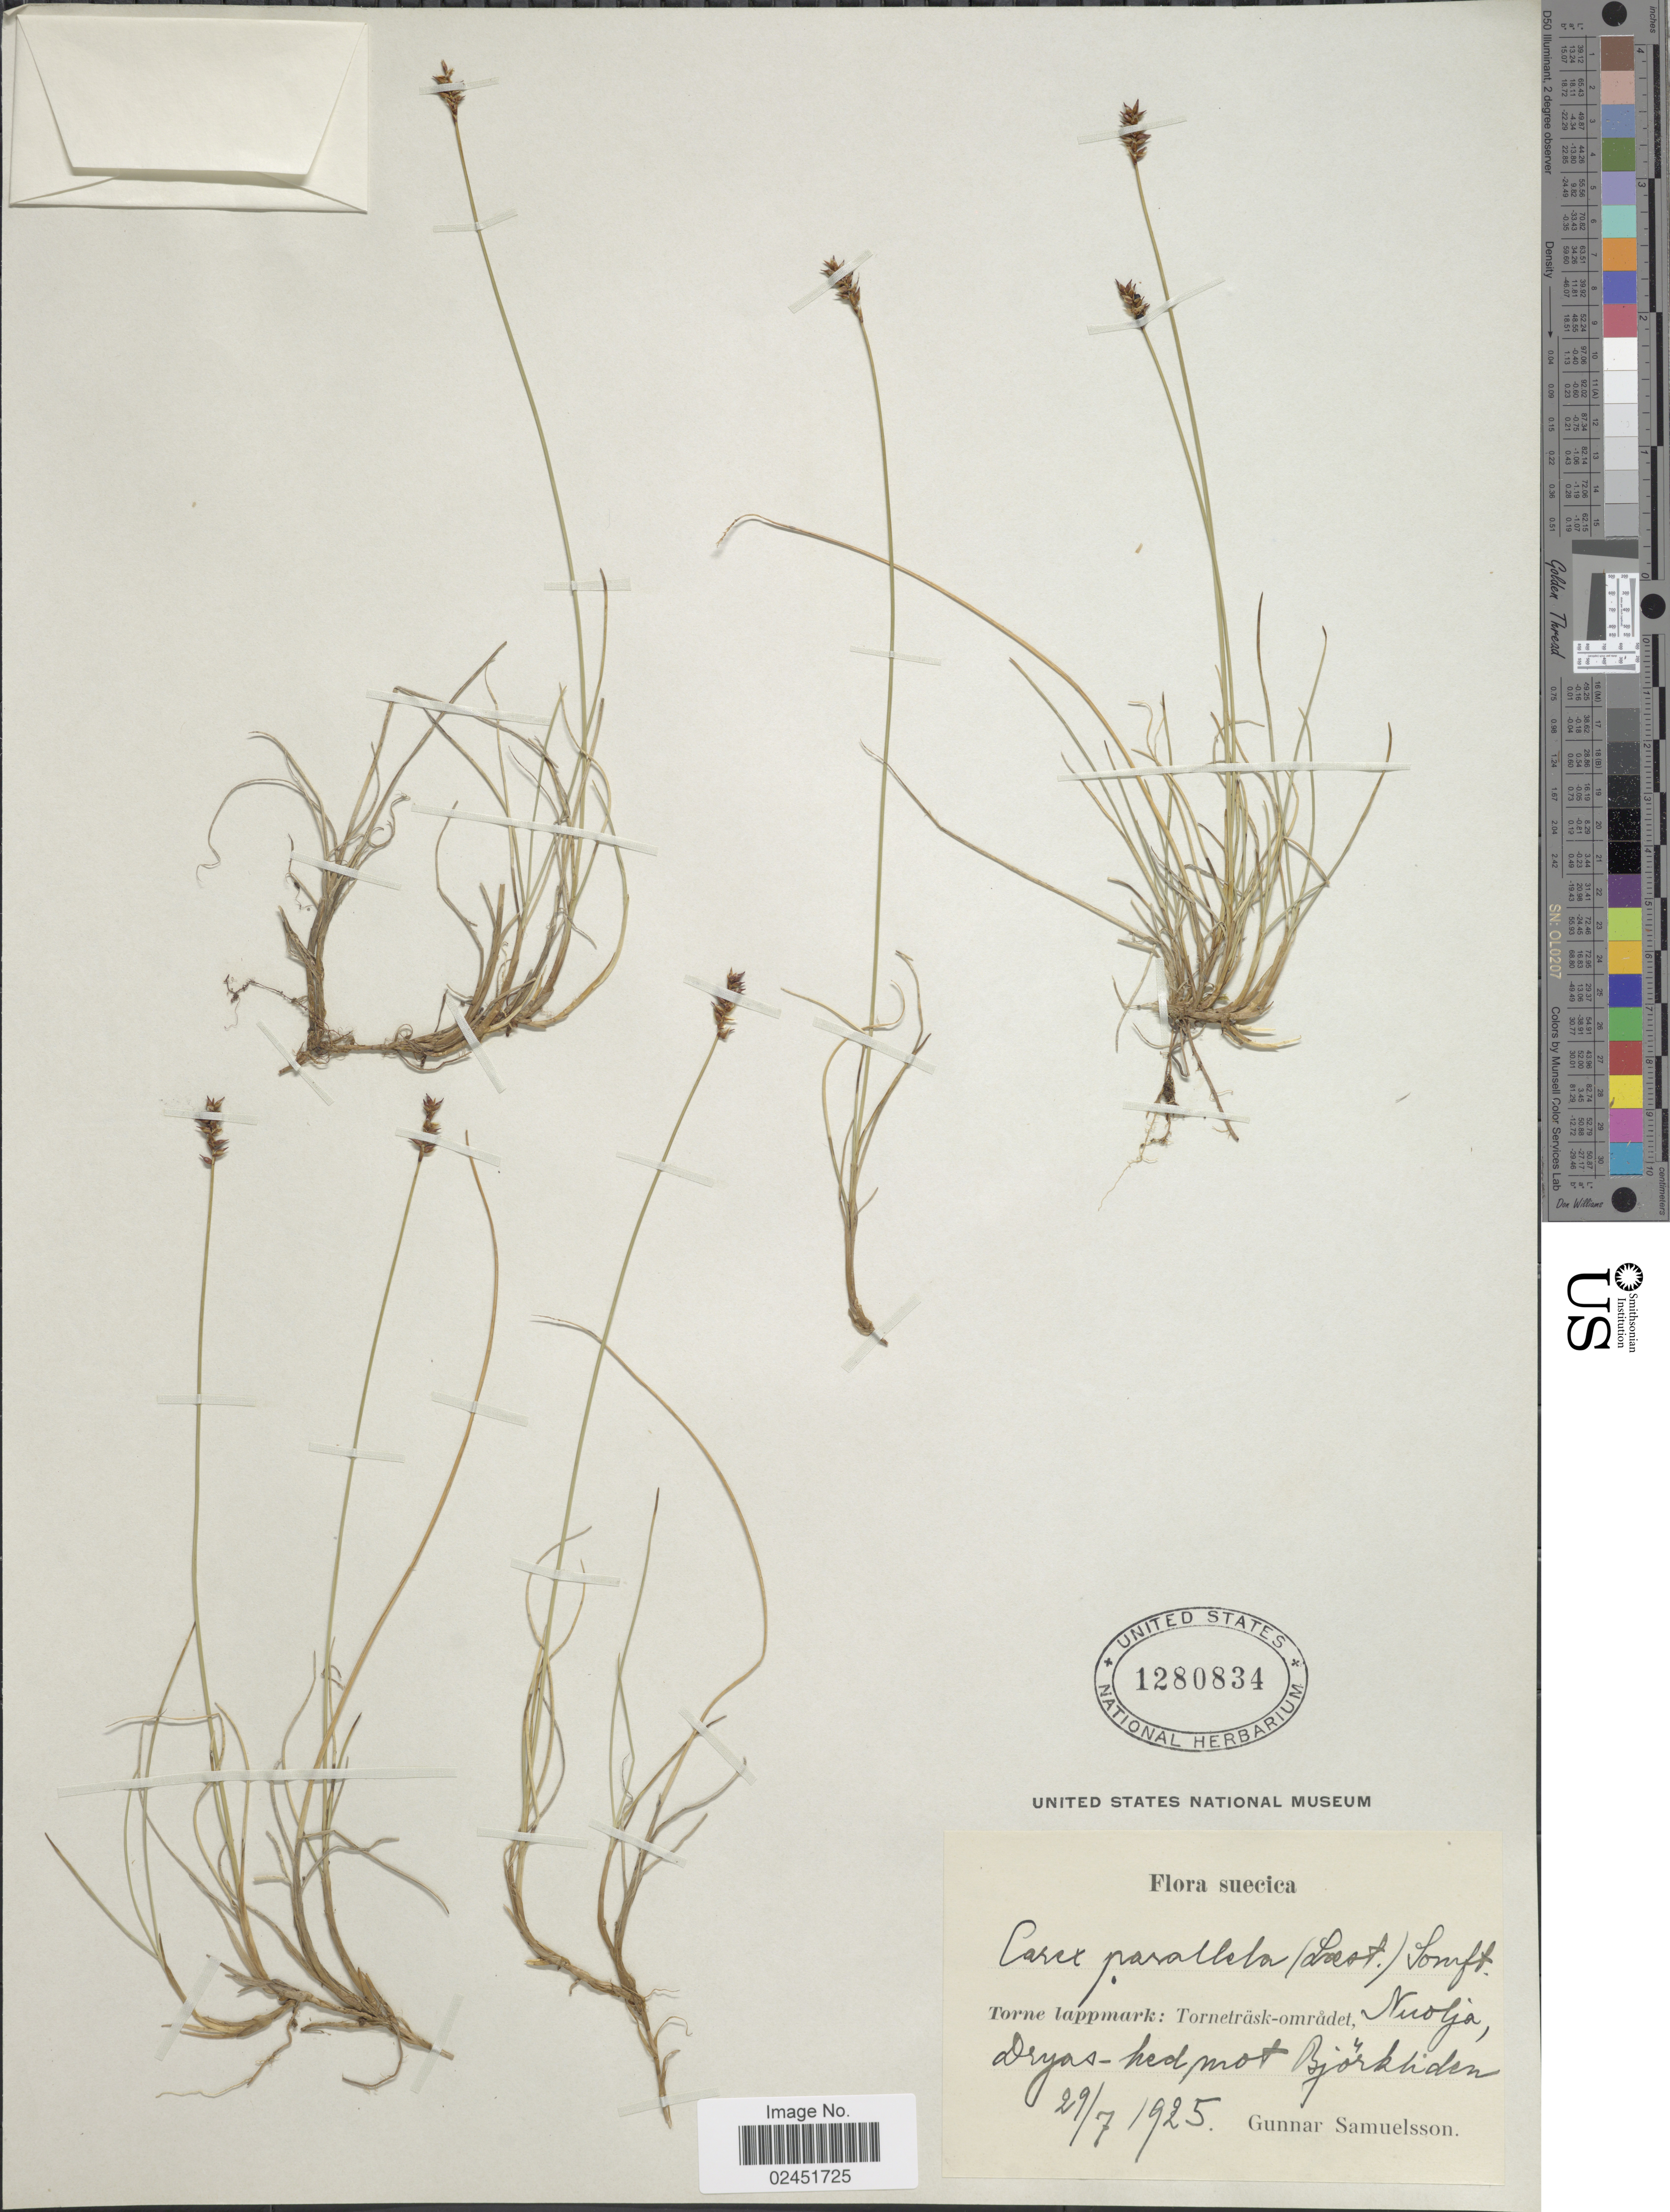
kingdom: Plantae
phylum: Tracheophyta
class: Liliopsida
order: Poales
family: Cyperaceae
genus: Carex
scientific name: Carex parallela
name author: (Laest.) Sommerf.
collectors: G. Samuelsson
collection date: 1925-07-29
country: Sweden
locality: Suecica. Torne lappmark: Tornetrask-omradet, Nuolja, Dryas-hed mot Björkliden.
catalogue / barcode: US 1280834